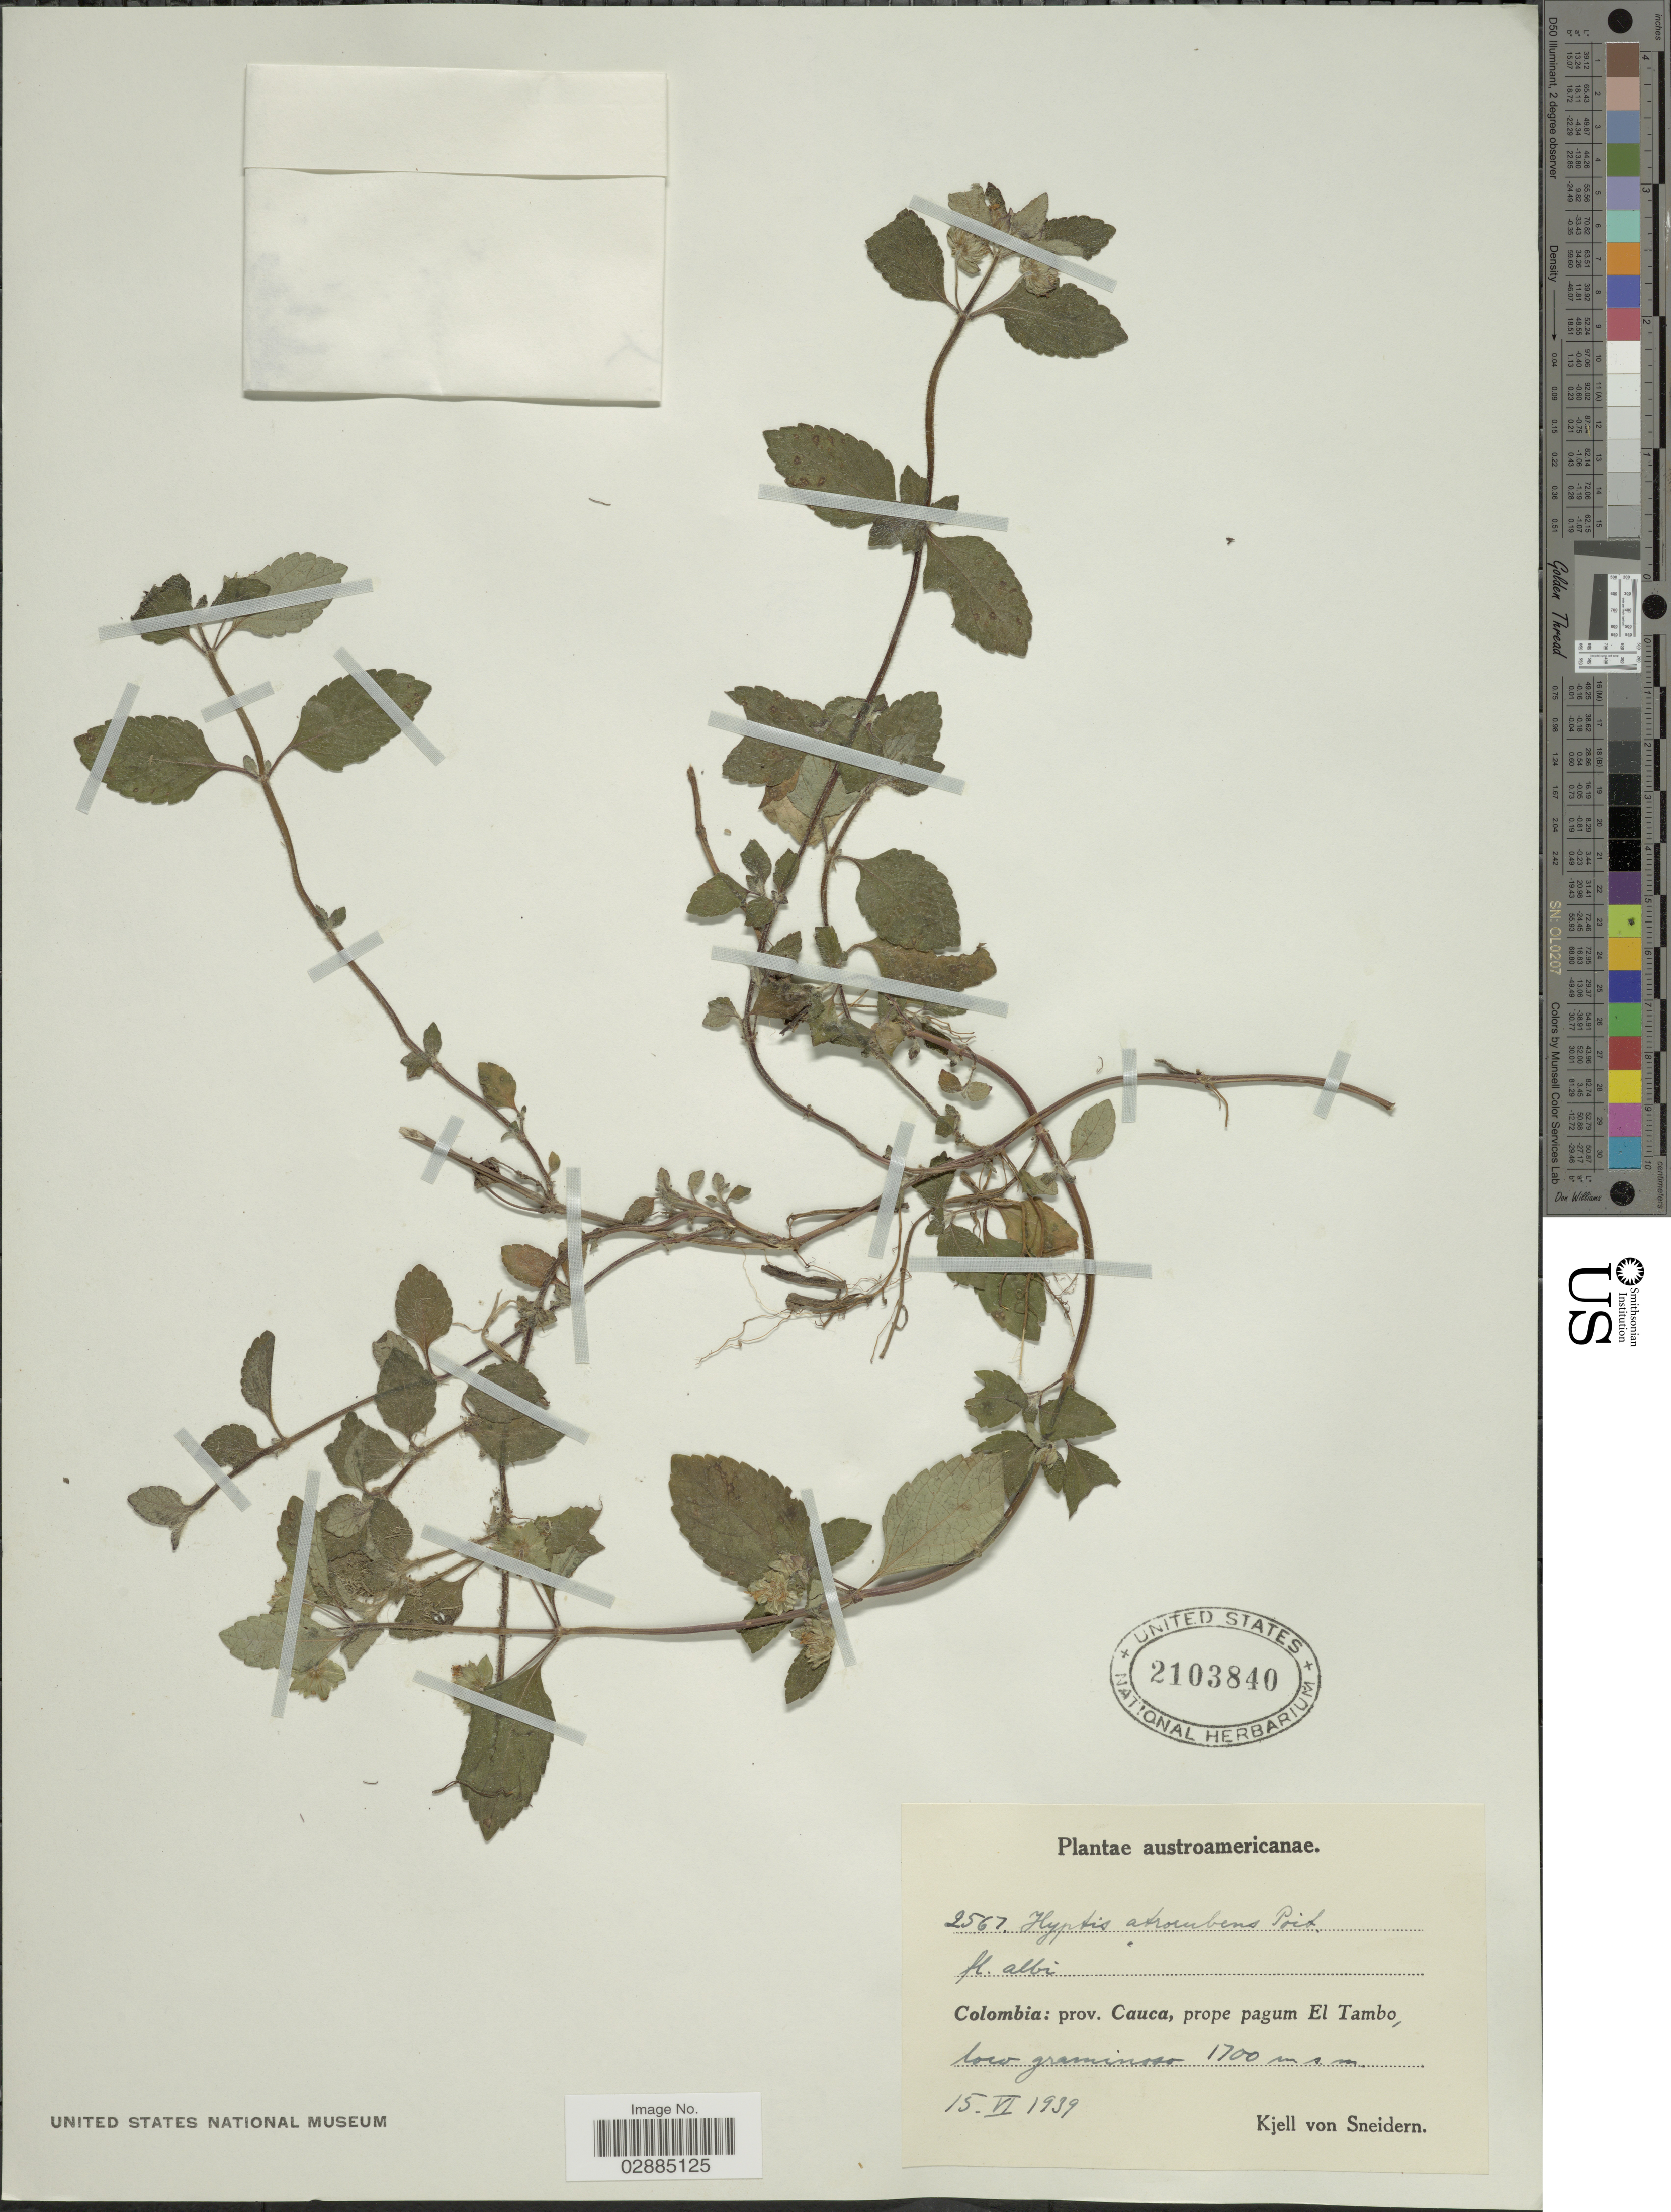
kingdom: Plantae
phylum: Tracheophyta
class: Magnoliopsida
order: Lamiales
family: Lamiaceae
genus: Hyptis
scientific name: Hyptis atrorubens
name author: Poit.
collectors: K. von Sneidern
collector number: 2567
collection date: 1939-06-15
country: Colombia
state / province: Cauca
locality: Prope pagum El Tambo.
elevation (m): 1700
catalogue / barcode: US 2103840